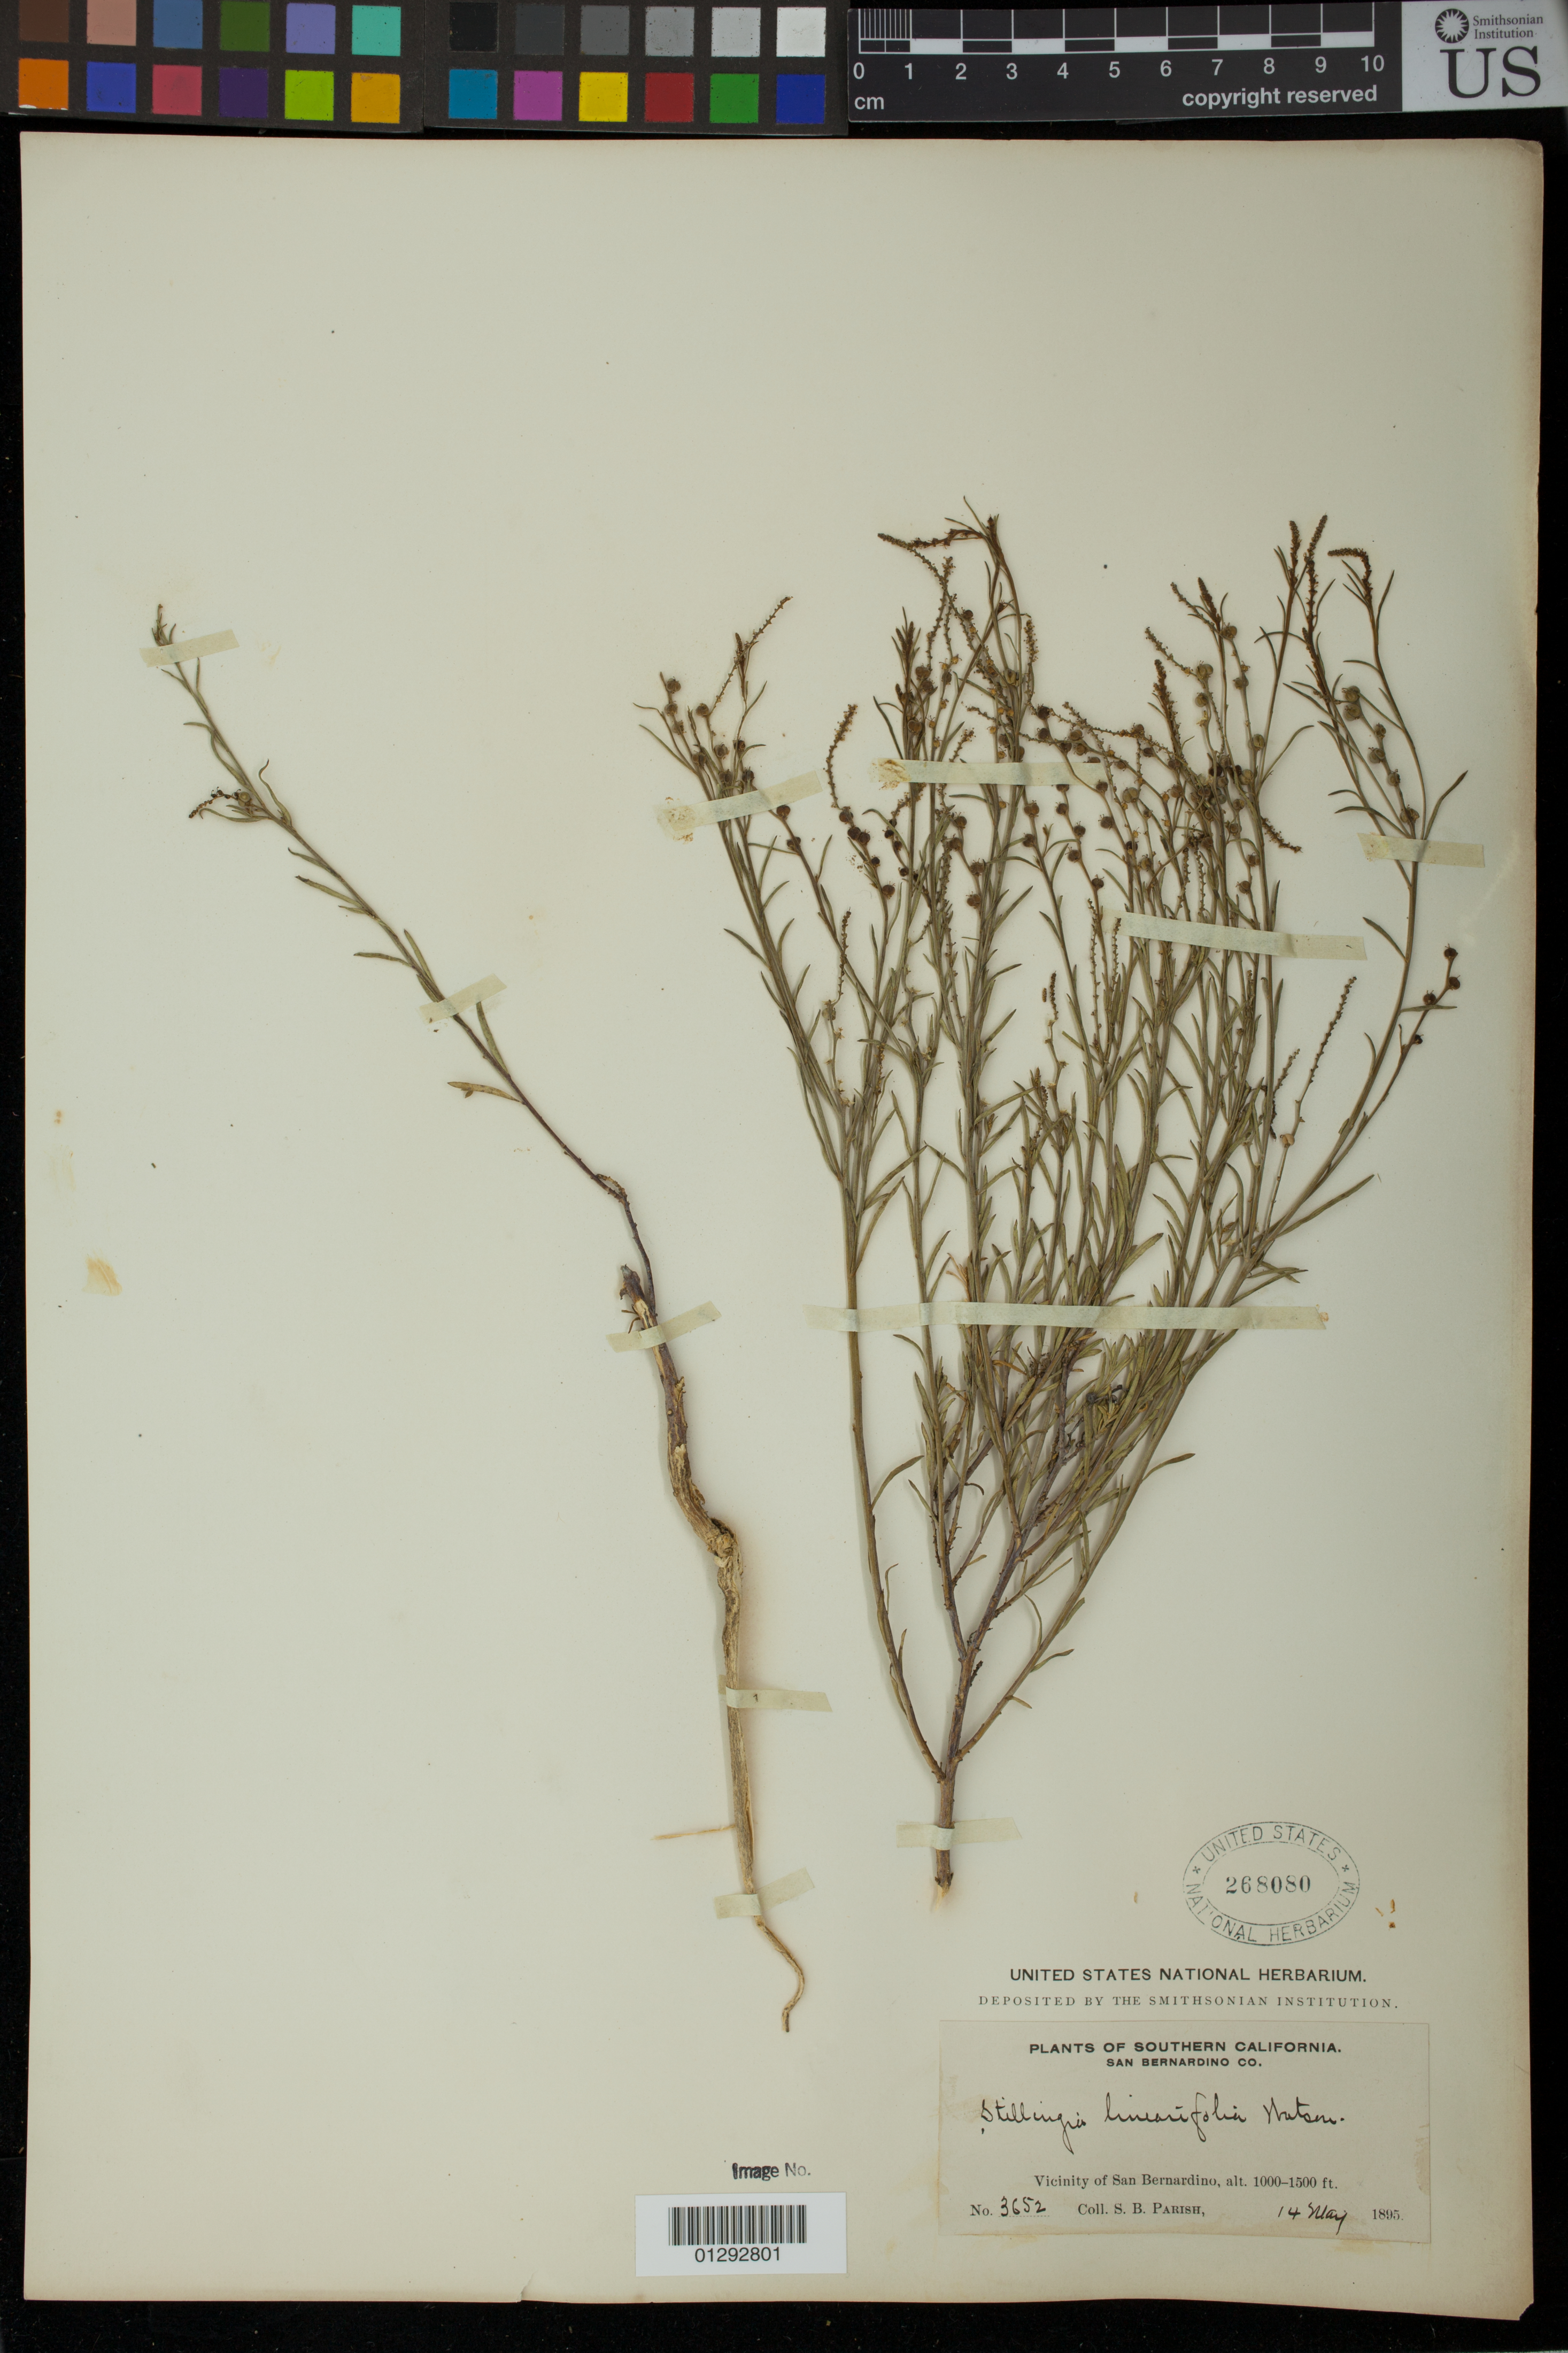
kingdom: Plantae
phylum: Tracheophyta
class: Magnoliopsida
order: Malpighiales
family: Euphorbiaceae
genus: Stillingia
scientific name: Stillingia linearifolia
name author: S. Watson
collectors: S. B. Parish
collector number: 3652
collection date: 1895-05-14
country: United States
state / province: California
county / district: San Bernardino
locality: Southern California. San Bernadino Co. Vacinity of San Bernadino.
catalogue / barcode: US 268080